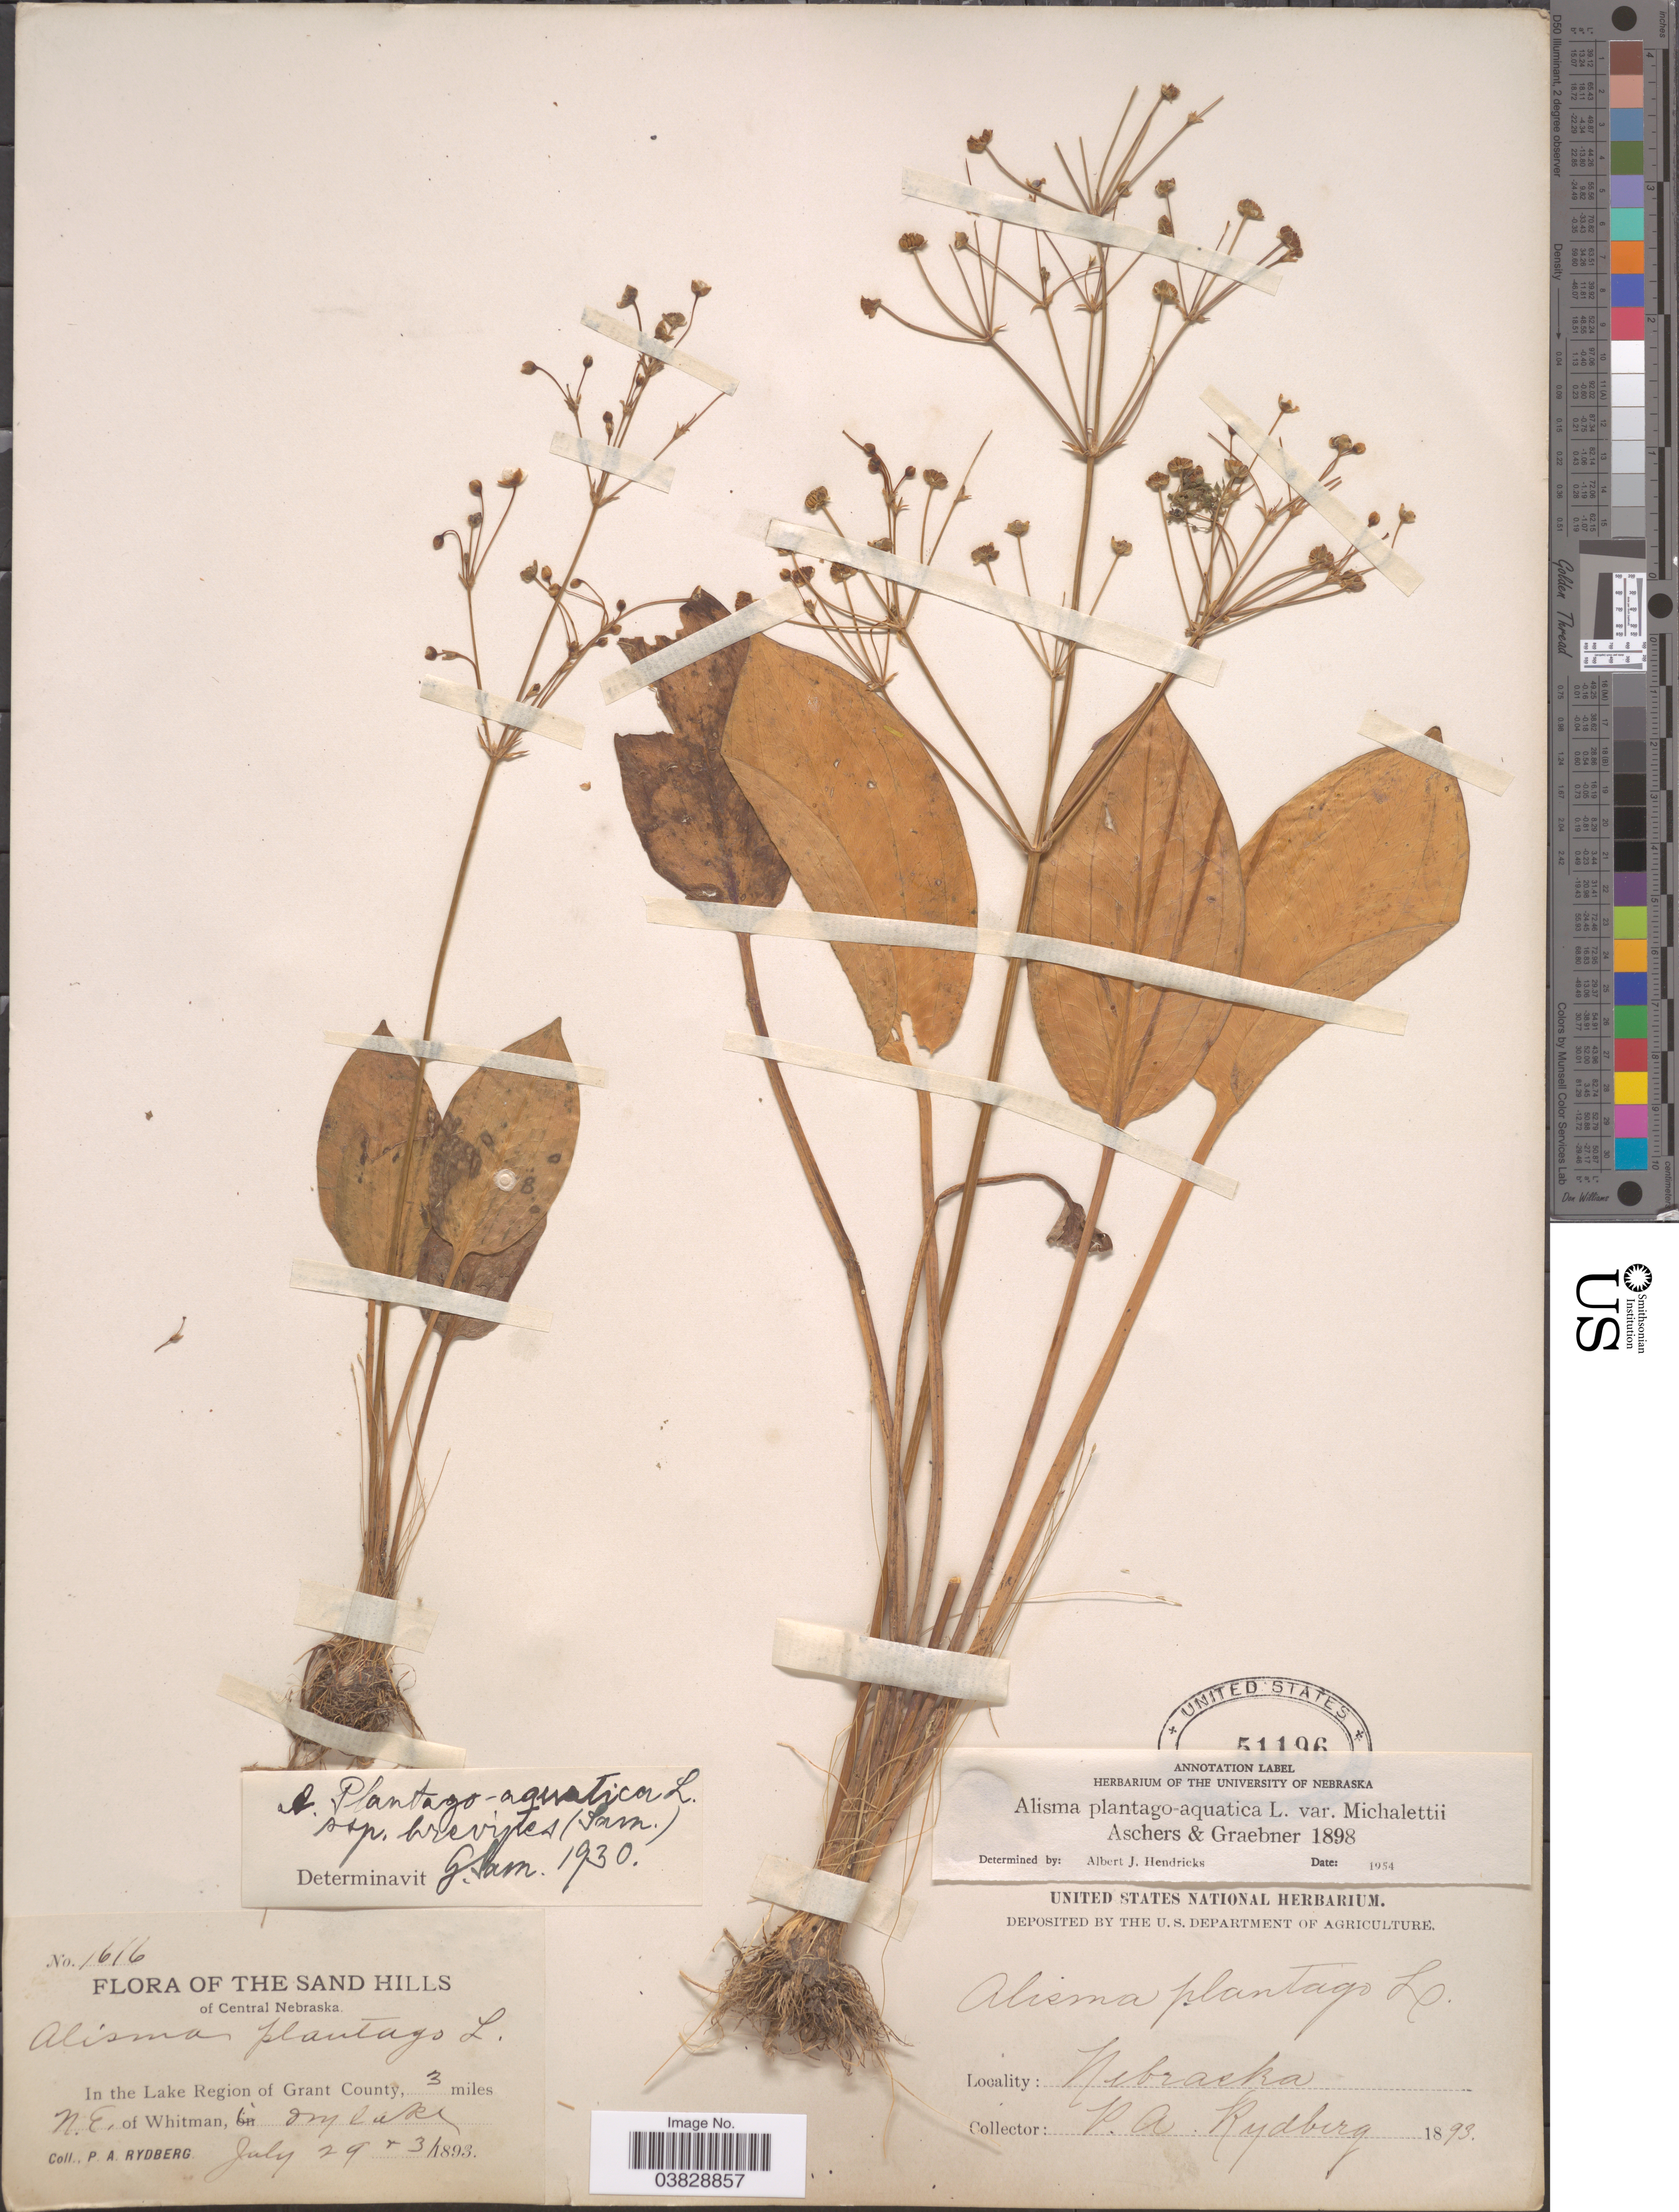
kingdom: Plantae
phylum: Tracheophyta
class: Liliopsida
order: Alismatales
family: Alismataceae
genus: Alisma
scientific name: Alisma plantago-aquatica var. michaletii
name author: (Asch. & Graebn.) Buchenau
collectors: P. A. Rydberg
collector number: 1616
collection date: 1893-07-29/1893-07-31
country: United States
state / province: Nebraska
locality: Sand Hills of Central Nebraska. In the Lake Region of Grant County, 3 miles N. E. of Whitman, in dry lake.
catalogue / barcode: US 51196